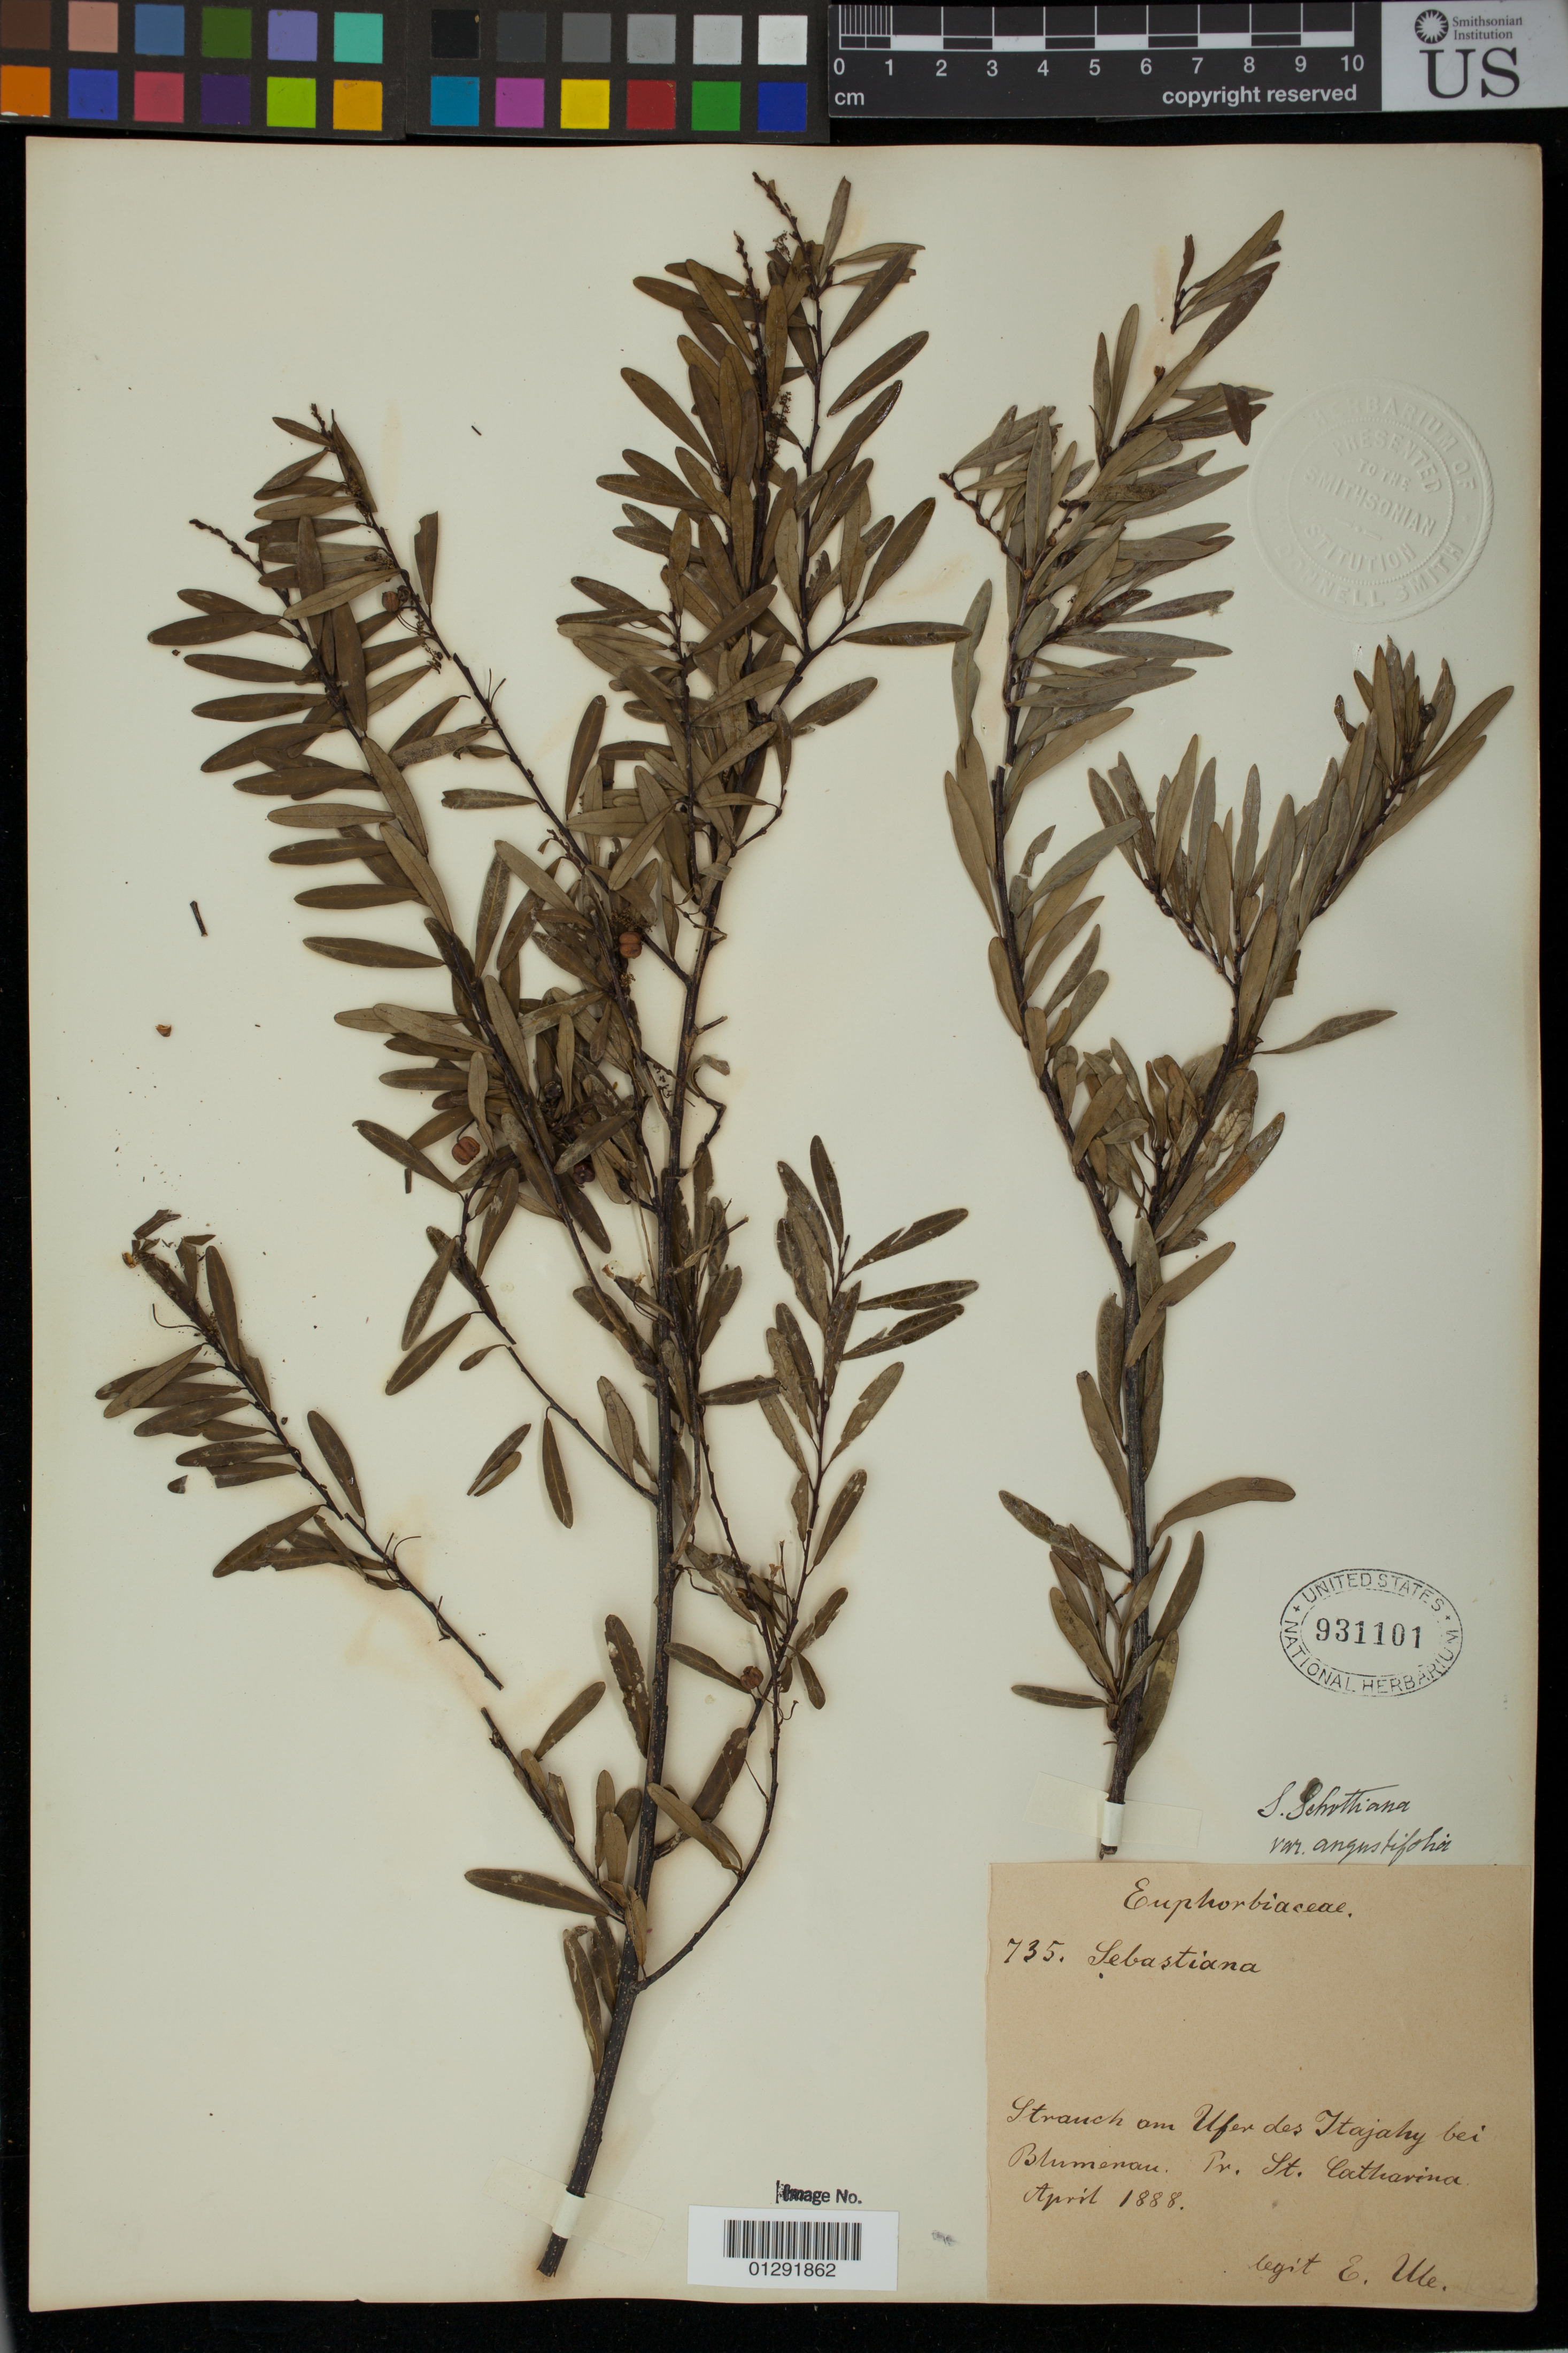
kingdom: Plantae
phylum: Tracheophyta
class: Magnoliopsida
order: Malpighiales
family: Euphorbiaceae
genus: Sebastiania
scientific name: Sebastiania schottiana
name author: (Müll. Arg.) Müll. Arg.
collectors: E. H. Ule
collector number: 735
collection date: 1888-04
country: Brazil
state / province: Santa Catarina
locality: Ufer des Itajahy bei Blumenau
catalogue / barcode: US 931101